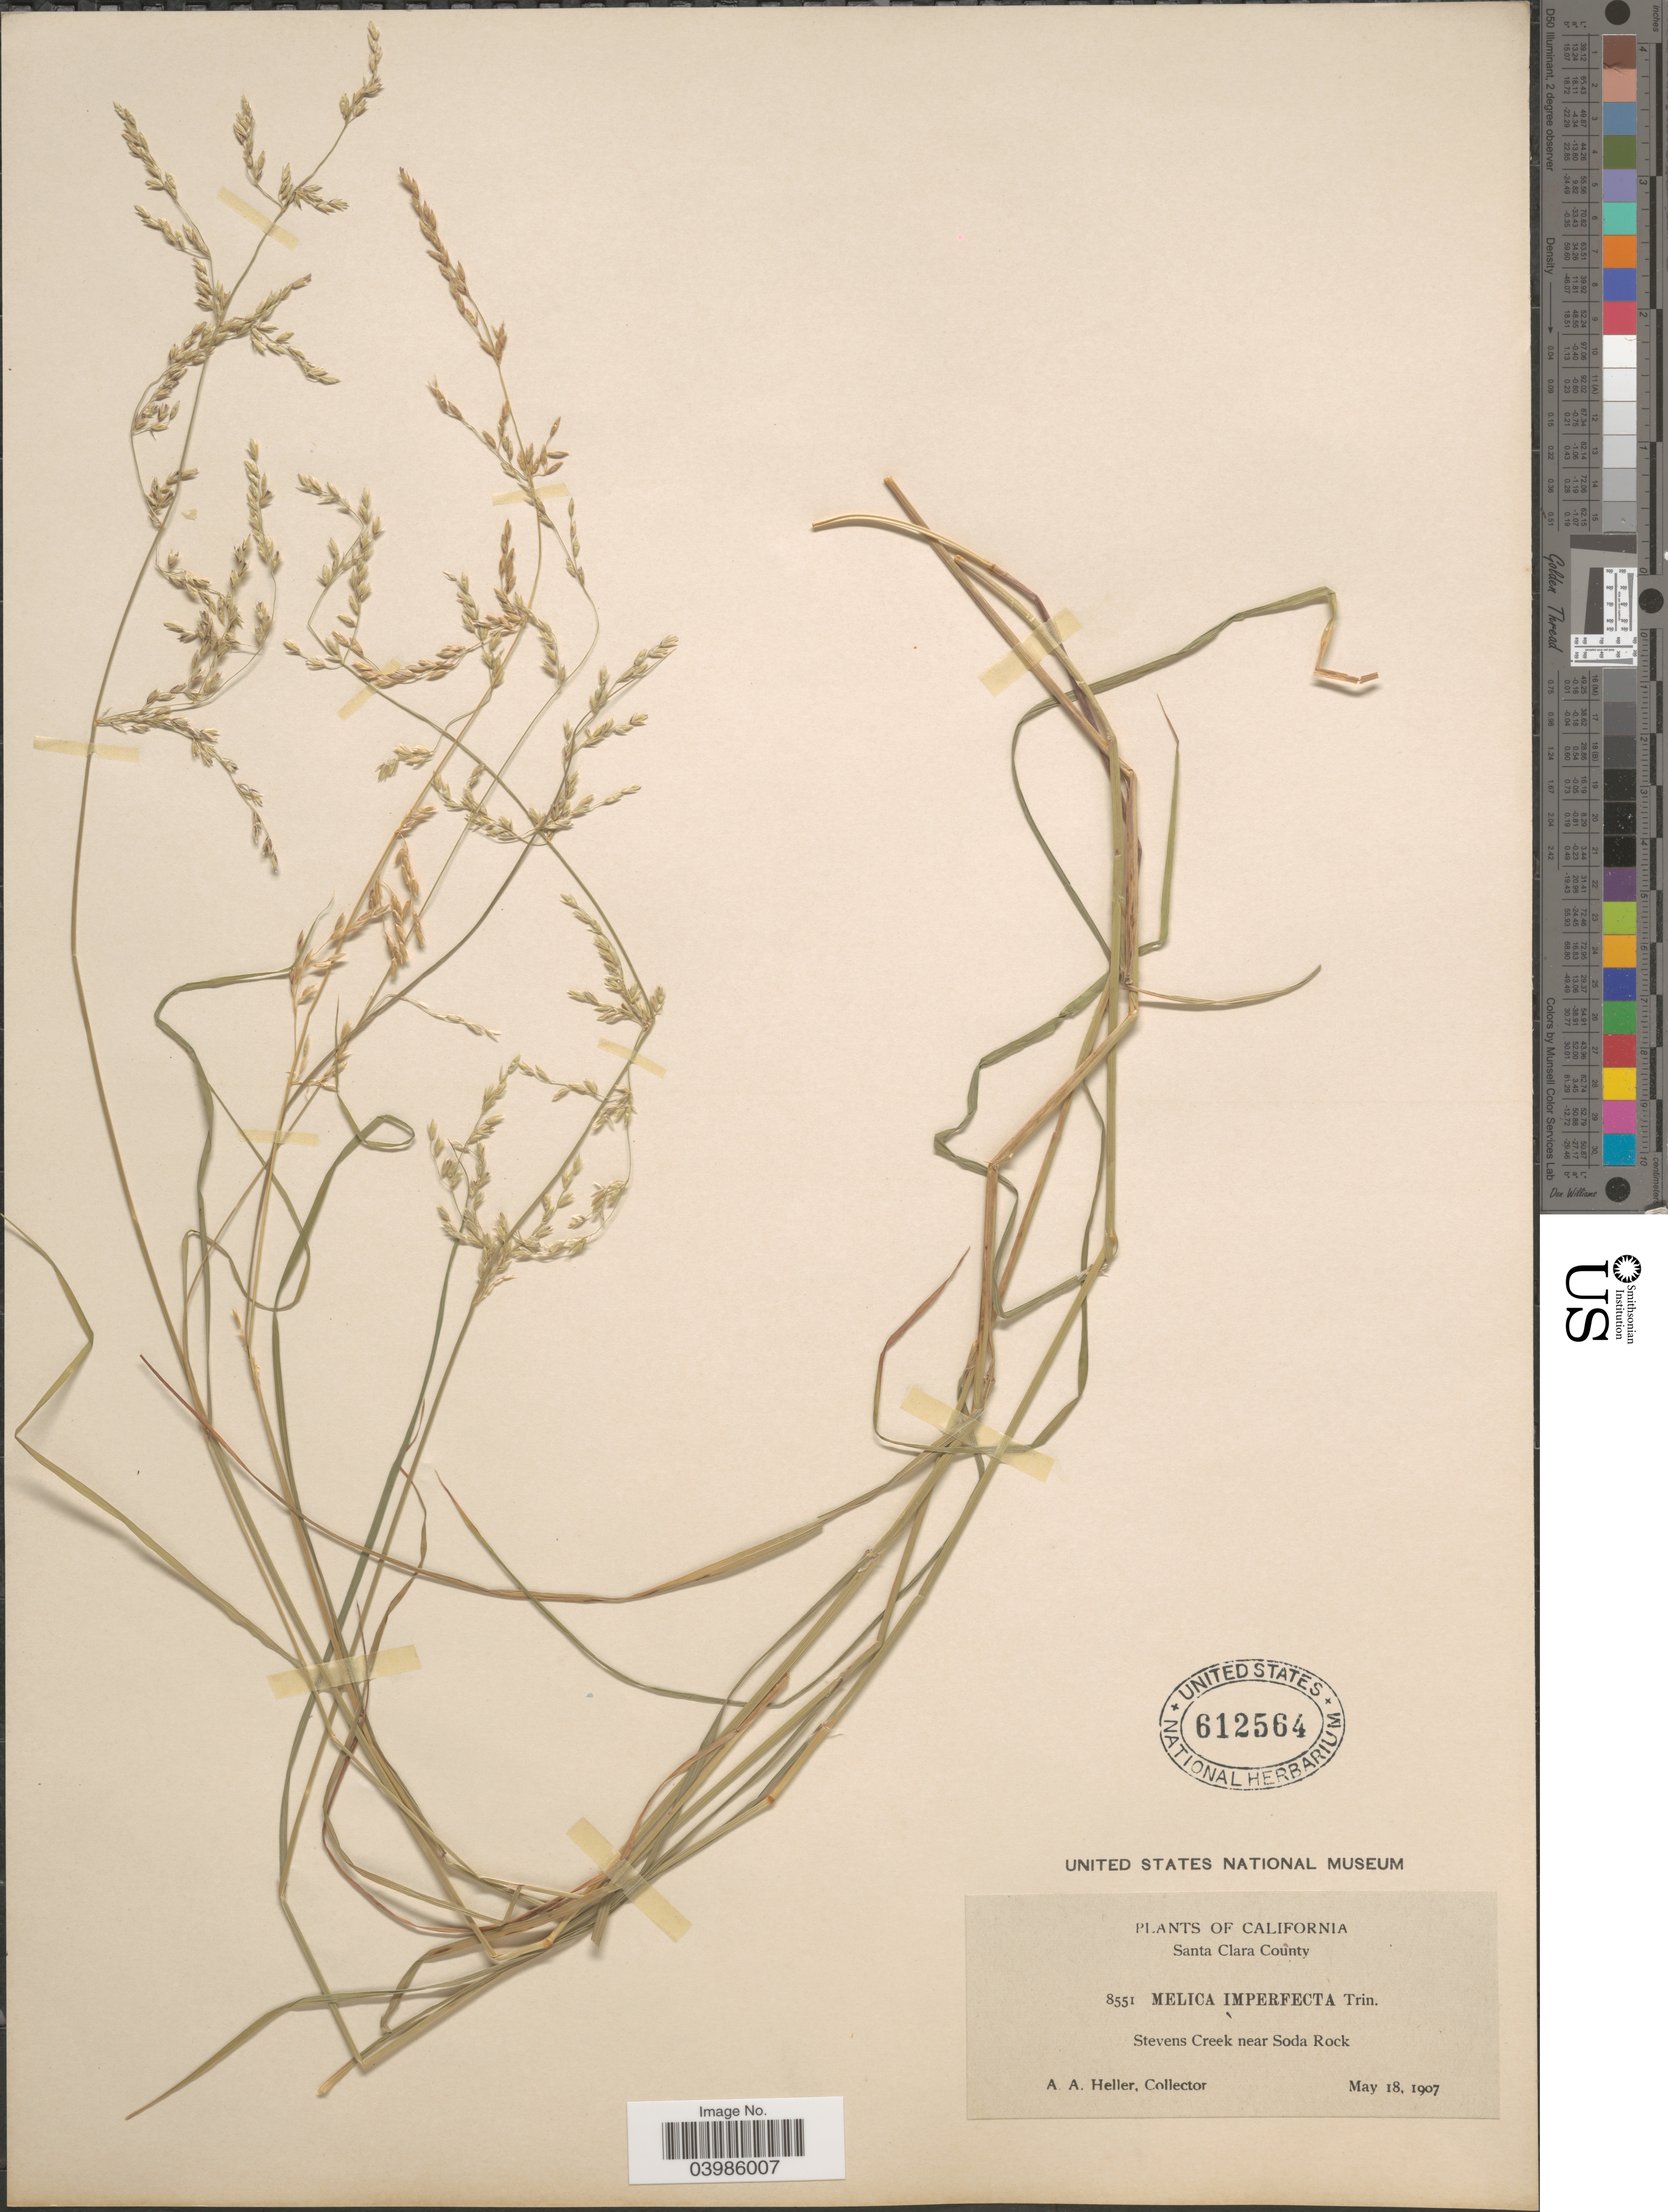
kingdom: Plantae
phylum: Tracheophyta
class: Liliopsida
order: Poales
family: Poaceae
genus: Melica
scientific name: Melica imperfecta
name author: Trin.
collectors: A. A. Heller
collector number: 8551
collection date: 1907-05-18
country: United States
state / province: California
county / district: Santa Clara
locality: Santa Clara County. Stevens Creek near Soda Rock.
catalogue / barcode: US 612564